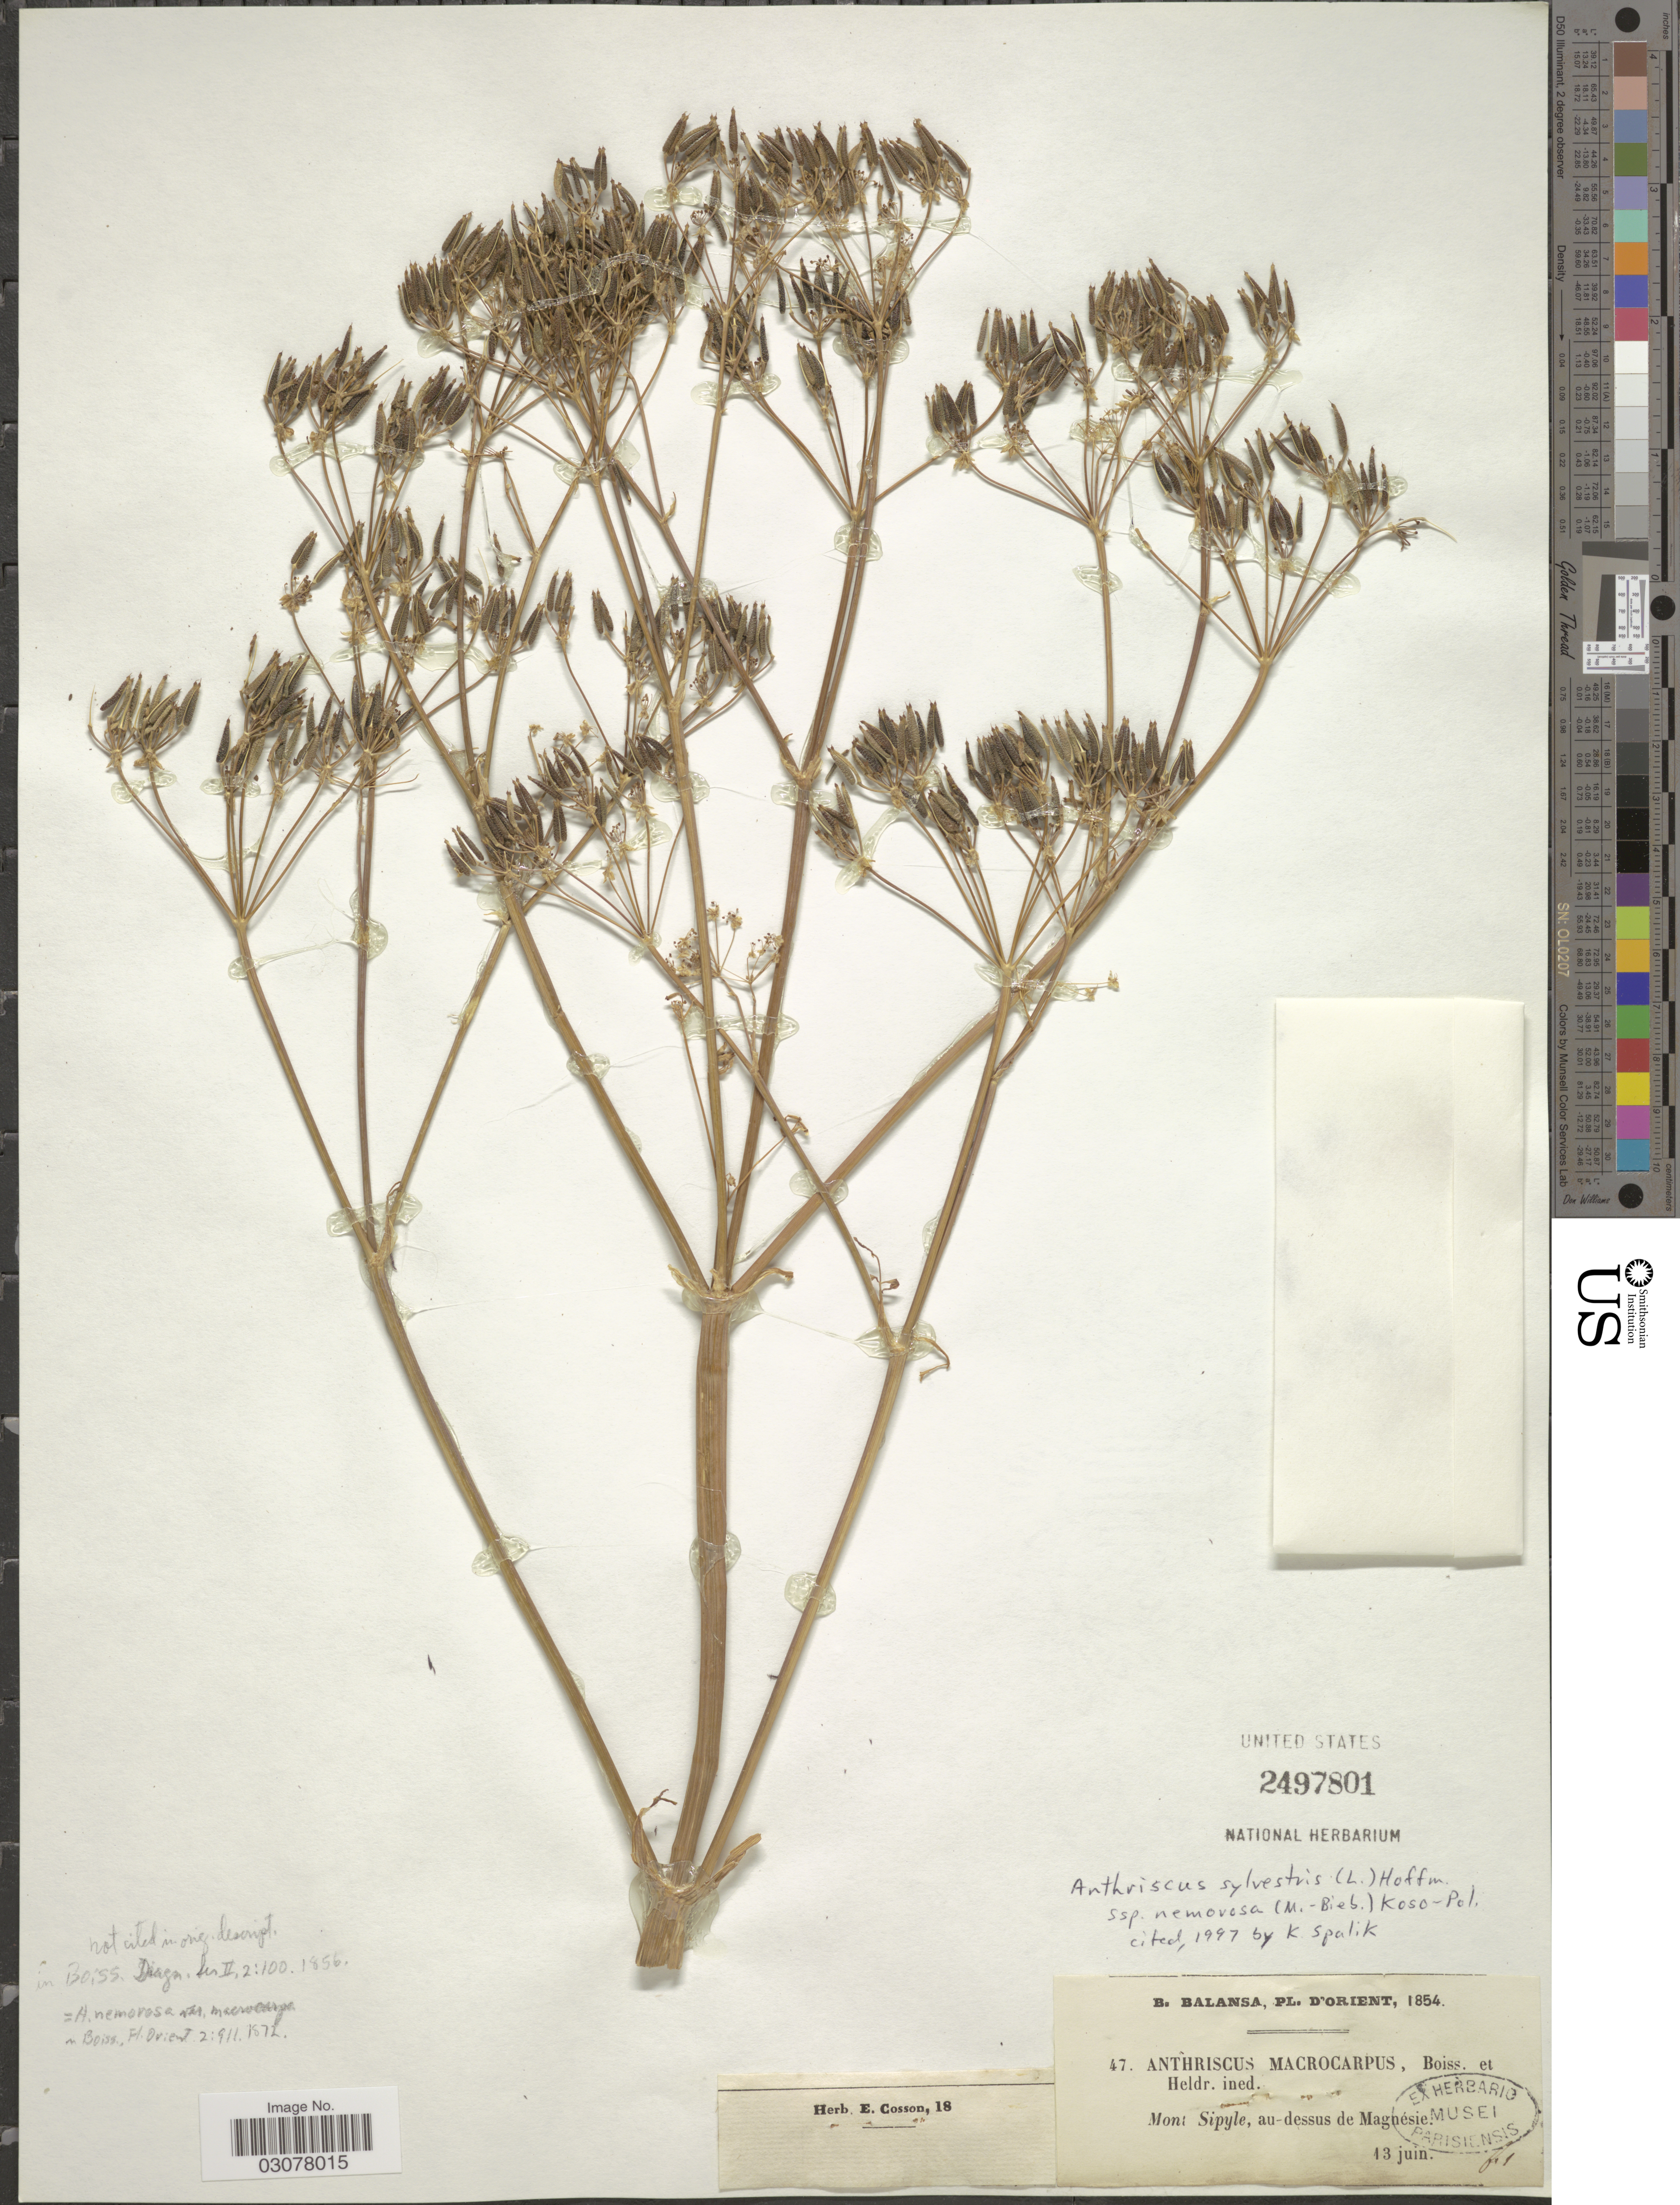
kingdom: Plantae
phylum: Tracheophyta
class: Magnoliopsida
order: Apiales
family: Apiaceae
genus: Anthriscus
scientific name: Anthriscus sylvestris subsp. nemorosa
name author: (L.) Hoffm.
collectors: B. Balansa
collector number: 47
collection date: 1854-06-13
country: Turkey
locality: D'Orient, Mont Sipyle, au-dessus de Magnésie.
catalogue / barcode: US 2497801